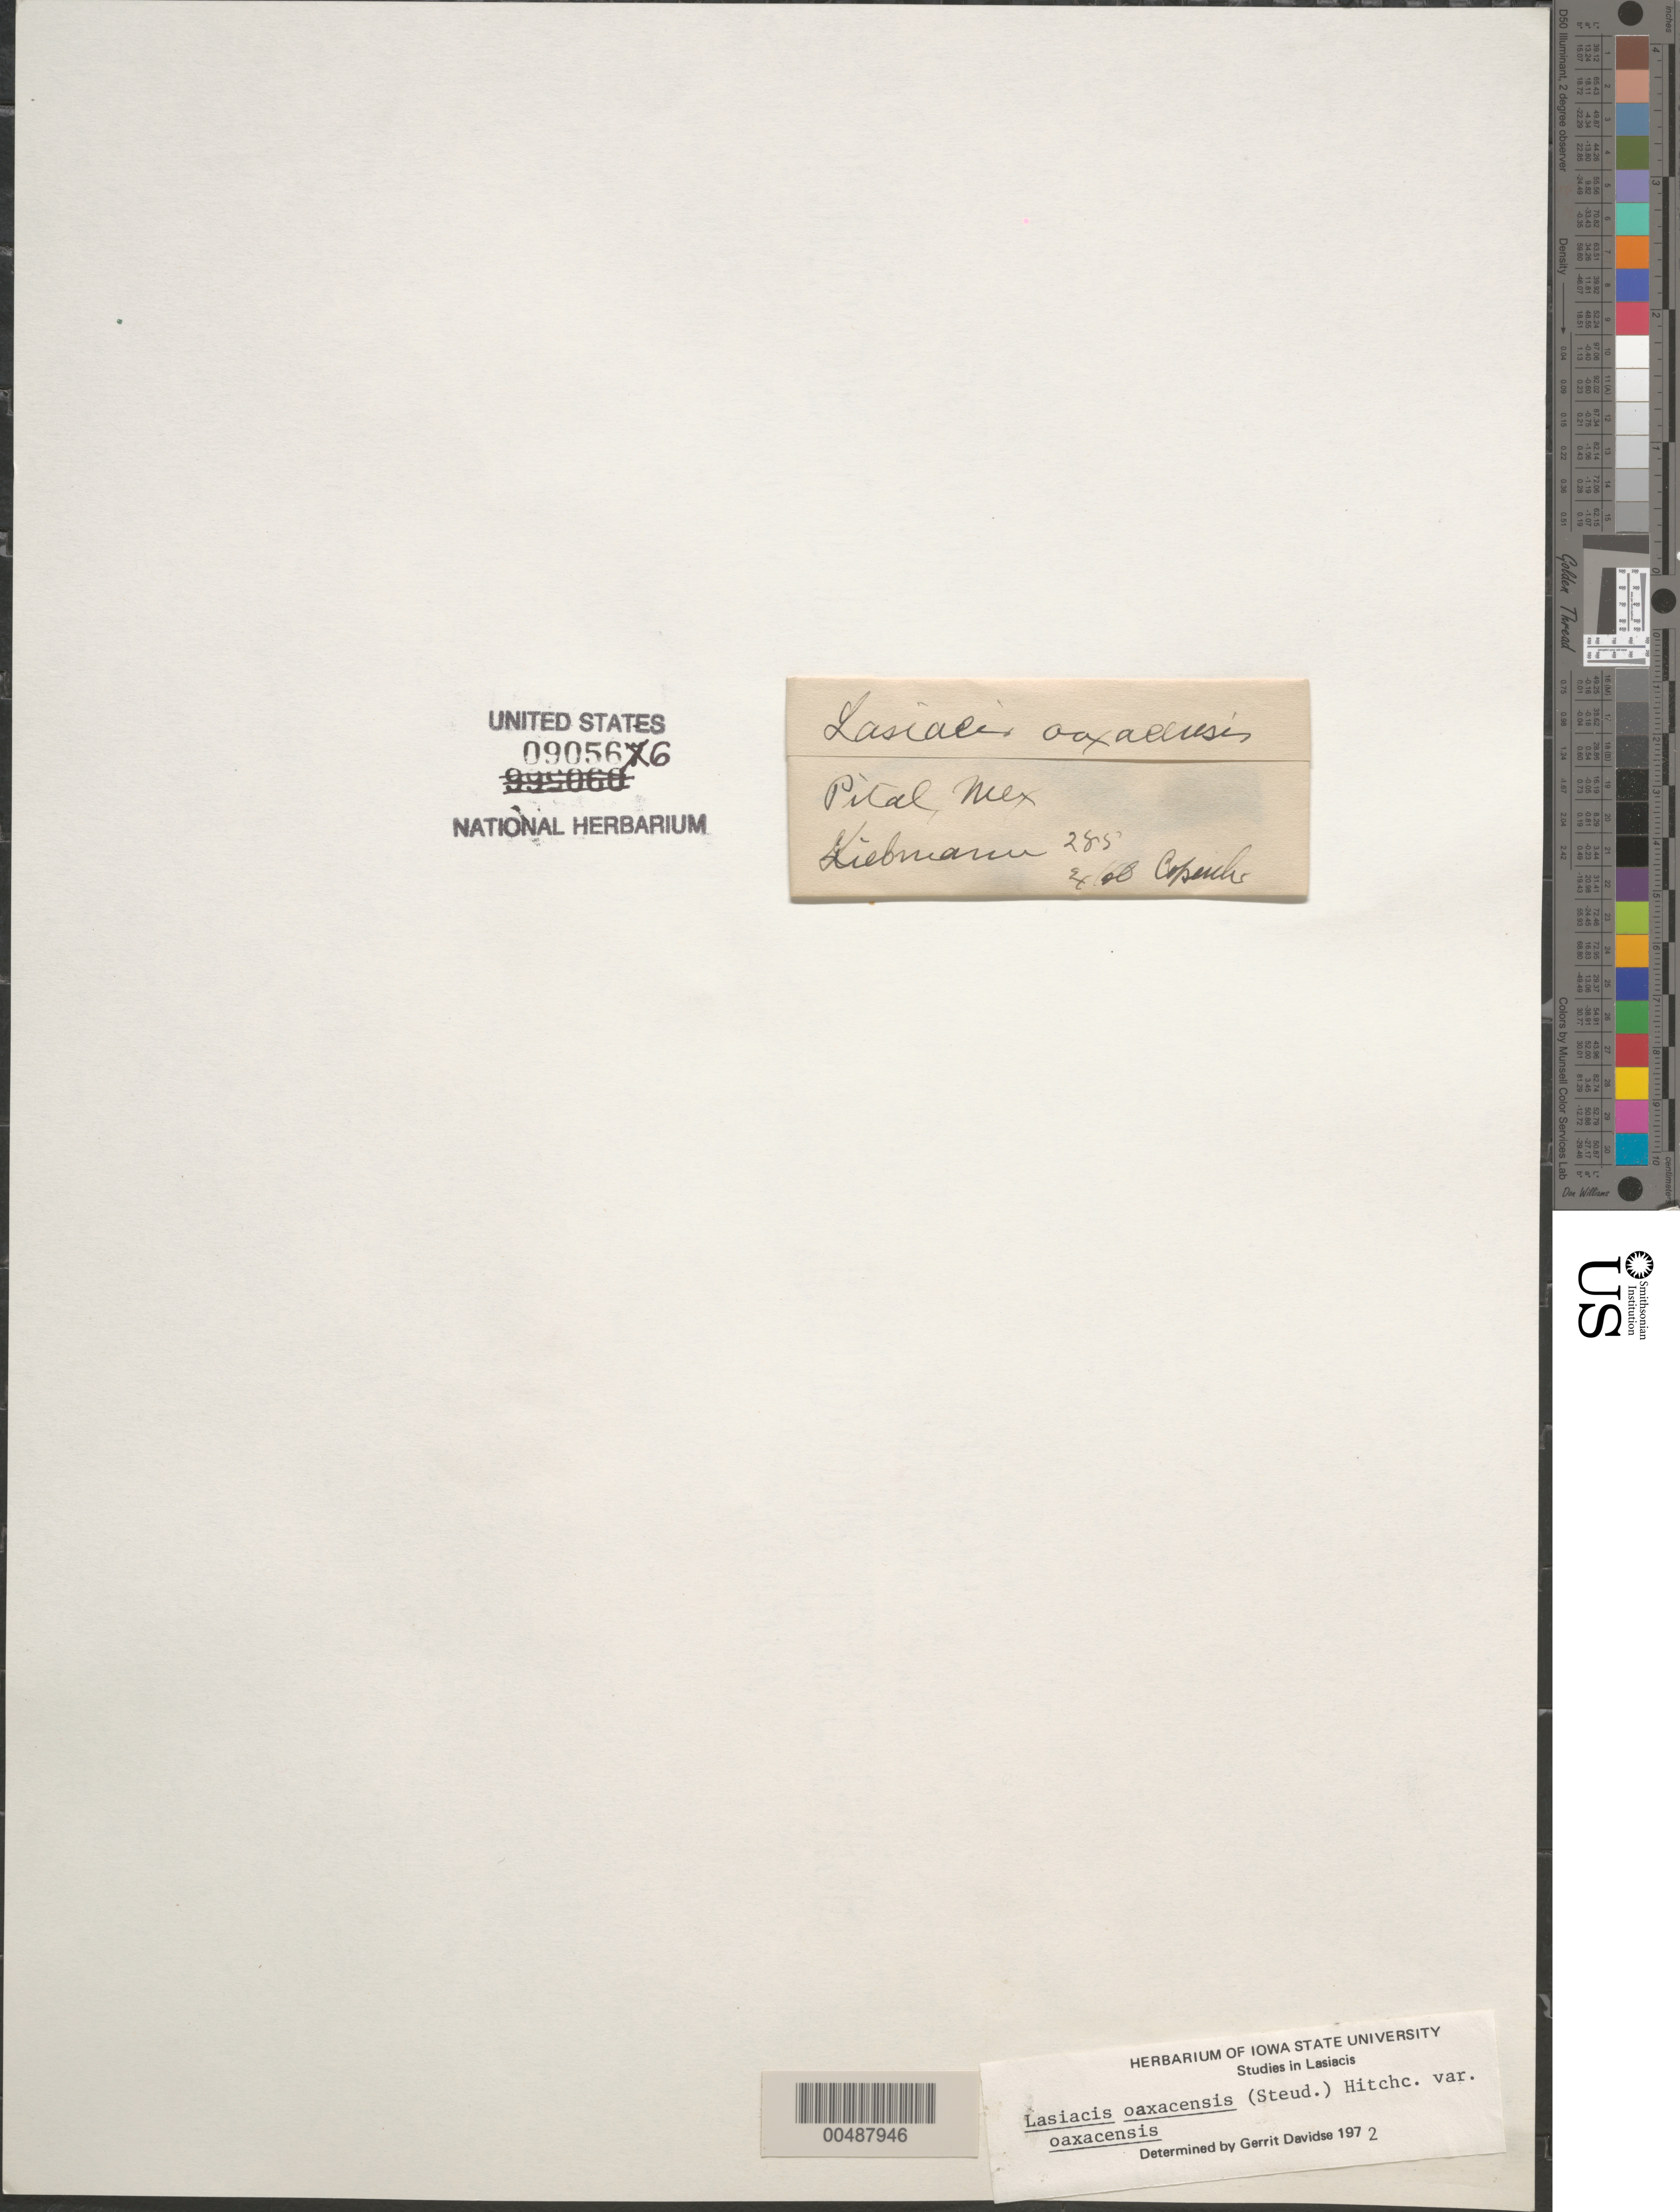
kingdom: Plantae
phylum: Tracheophyta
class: Liliopsida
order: Poales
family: Poaceae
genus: Lasiacis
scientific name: Lasiacis oaxacensis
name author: (Steud.) Hitchc.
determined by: Davidse, Gerrit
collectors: F. M. Liebmann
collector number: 285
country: Mexico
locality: Pital, Copeuli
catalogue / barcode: US 90566